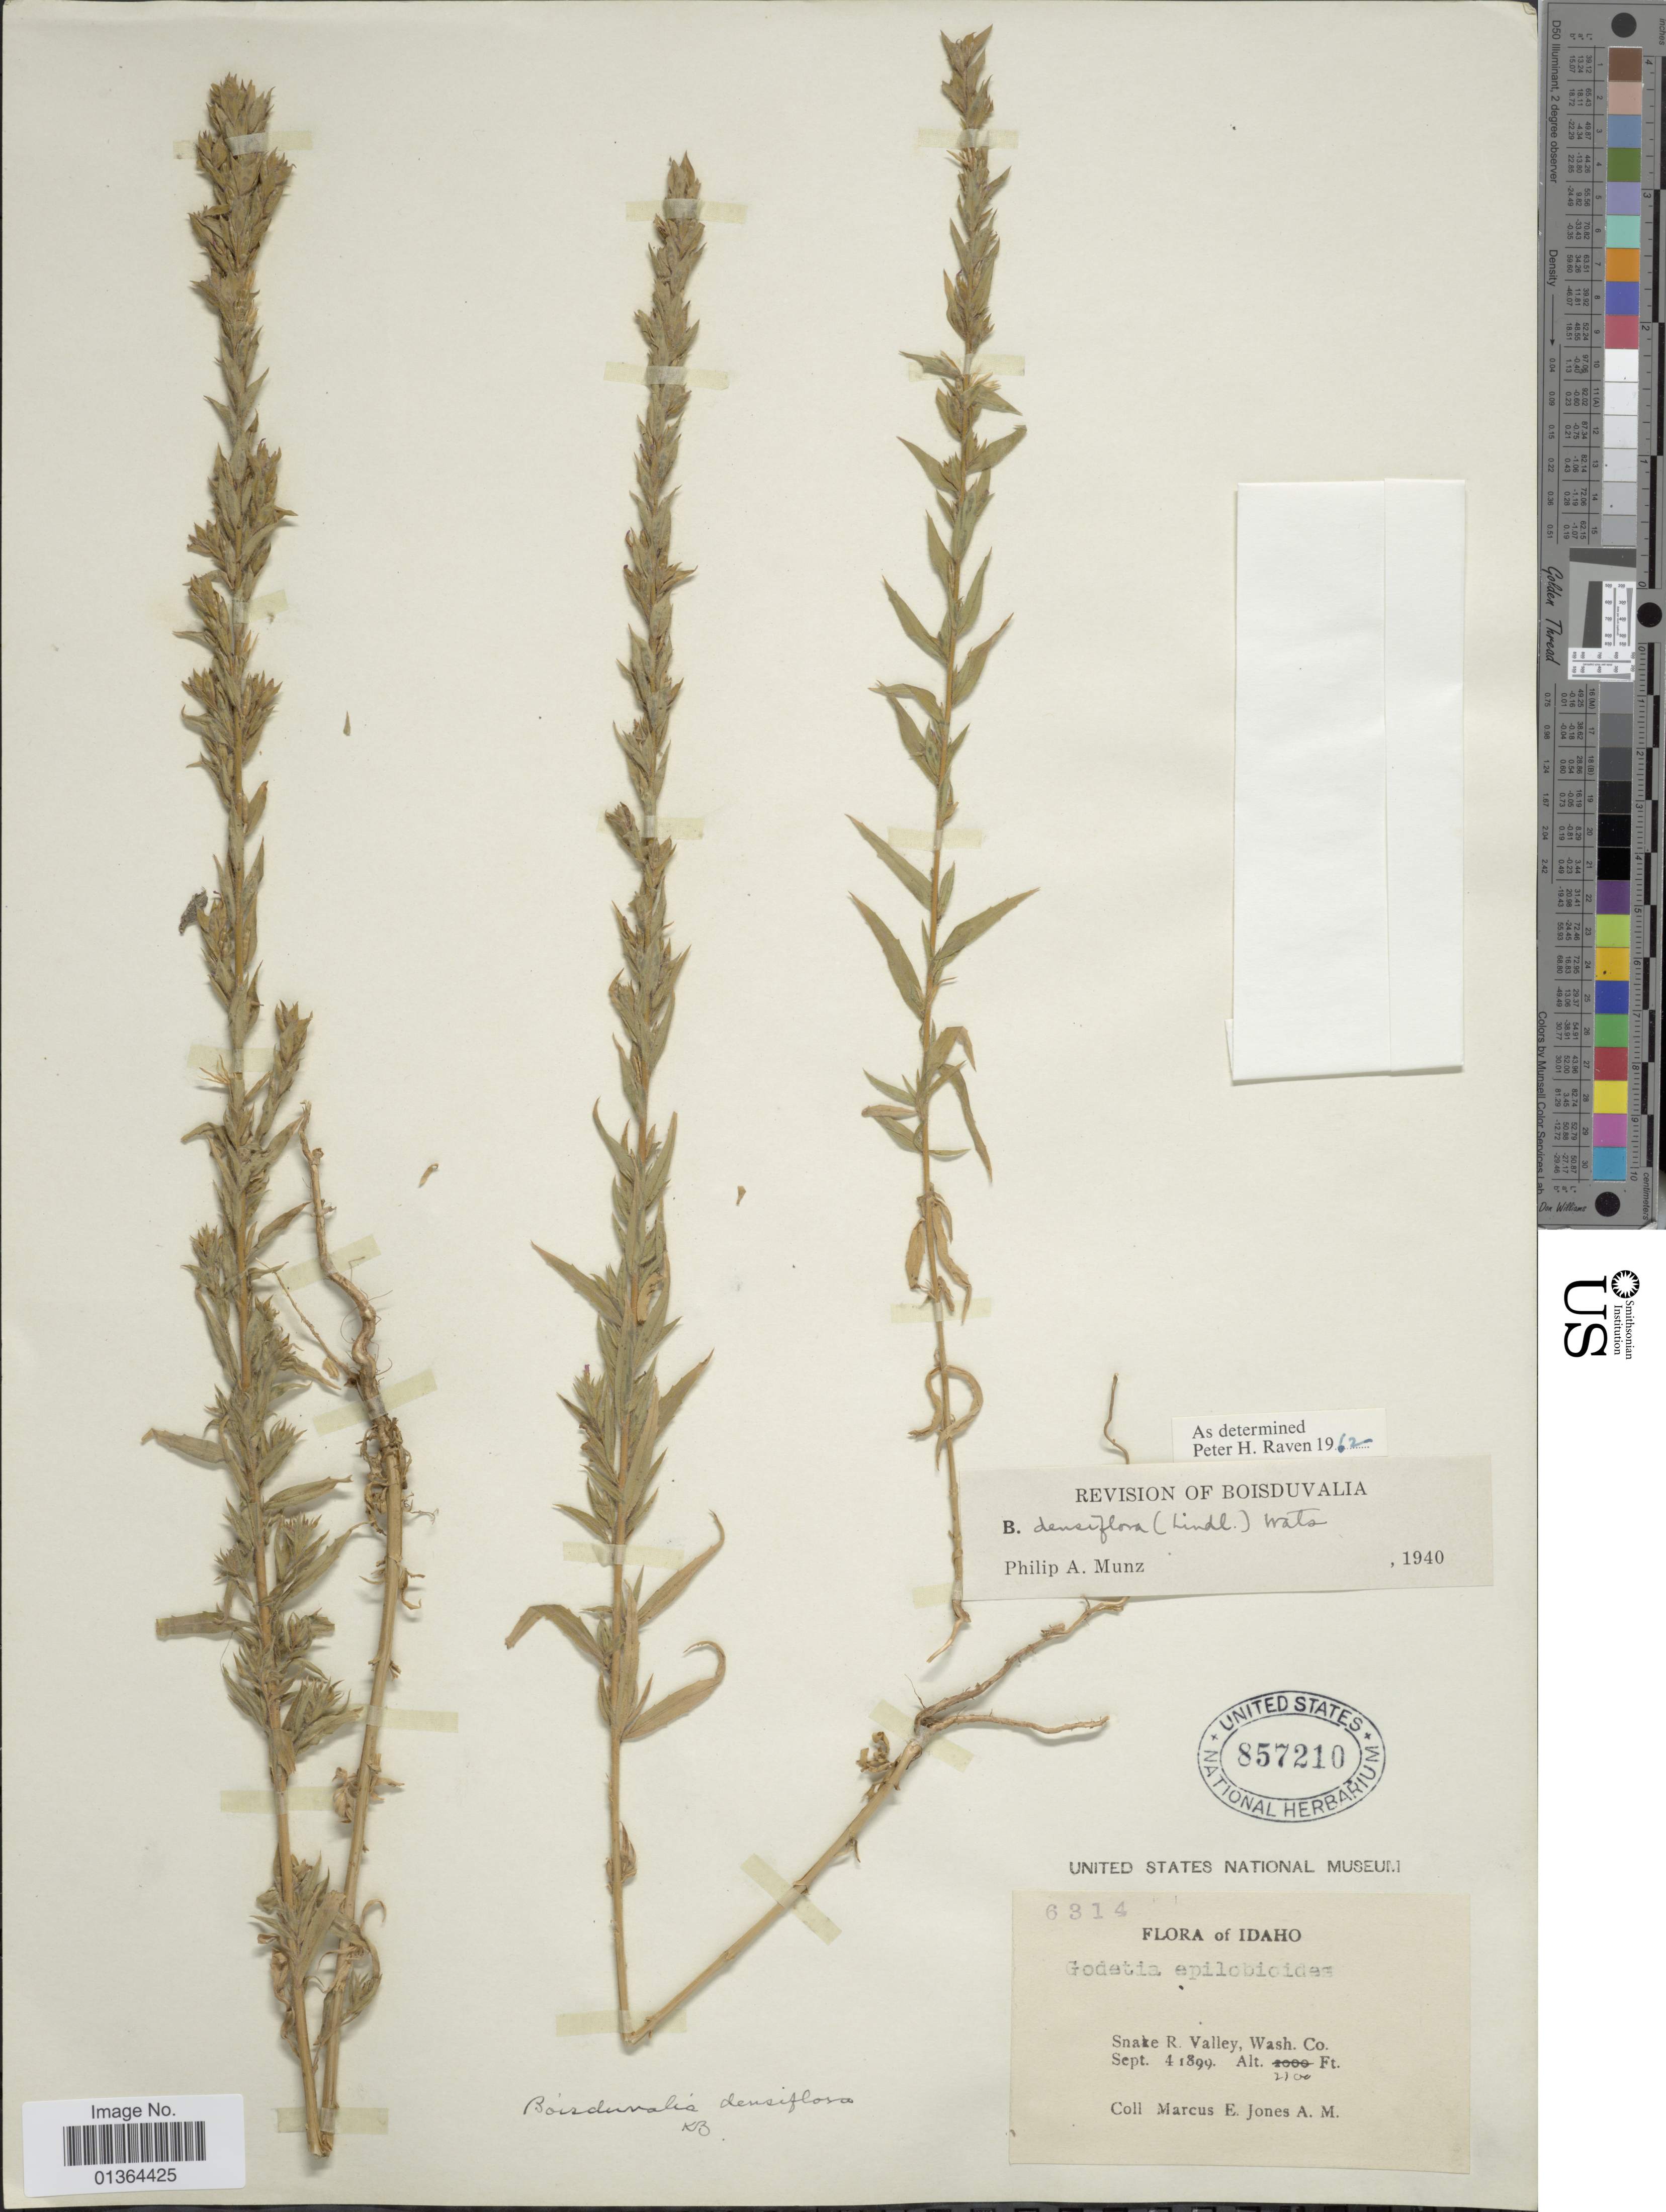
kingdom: Plantae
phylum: Tracheophyta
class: Magnoliopsida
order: Myrtales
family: Onagraceae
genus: Epilobium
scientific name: Epilobium densiflorum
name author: (Lindl.) Hoch & P.H. Raven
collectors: M. E. Jones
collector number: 6314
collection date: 1899-09-04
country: United States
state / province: Idaho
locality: Snake R. Valley, Wash. Co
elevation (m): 640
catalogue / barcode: US 857210